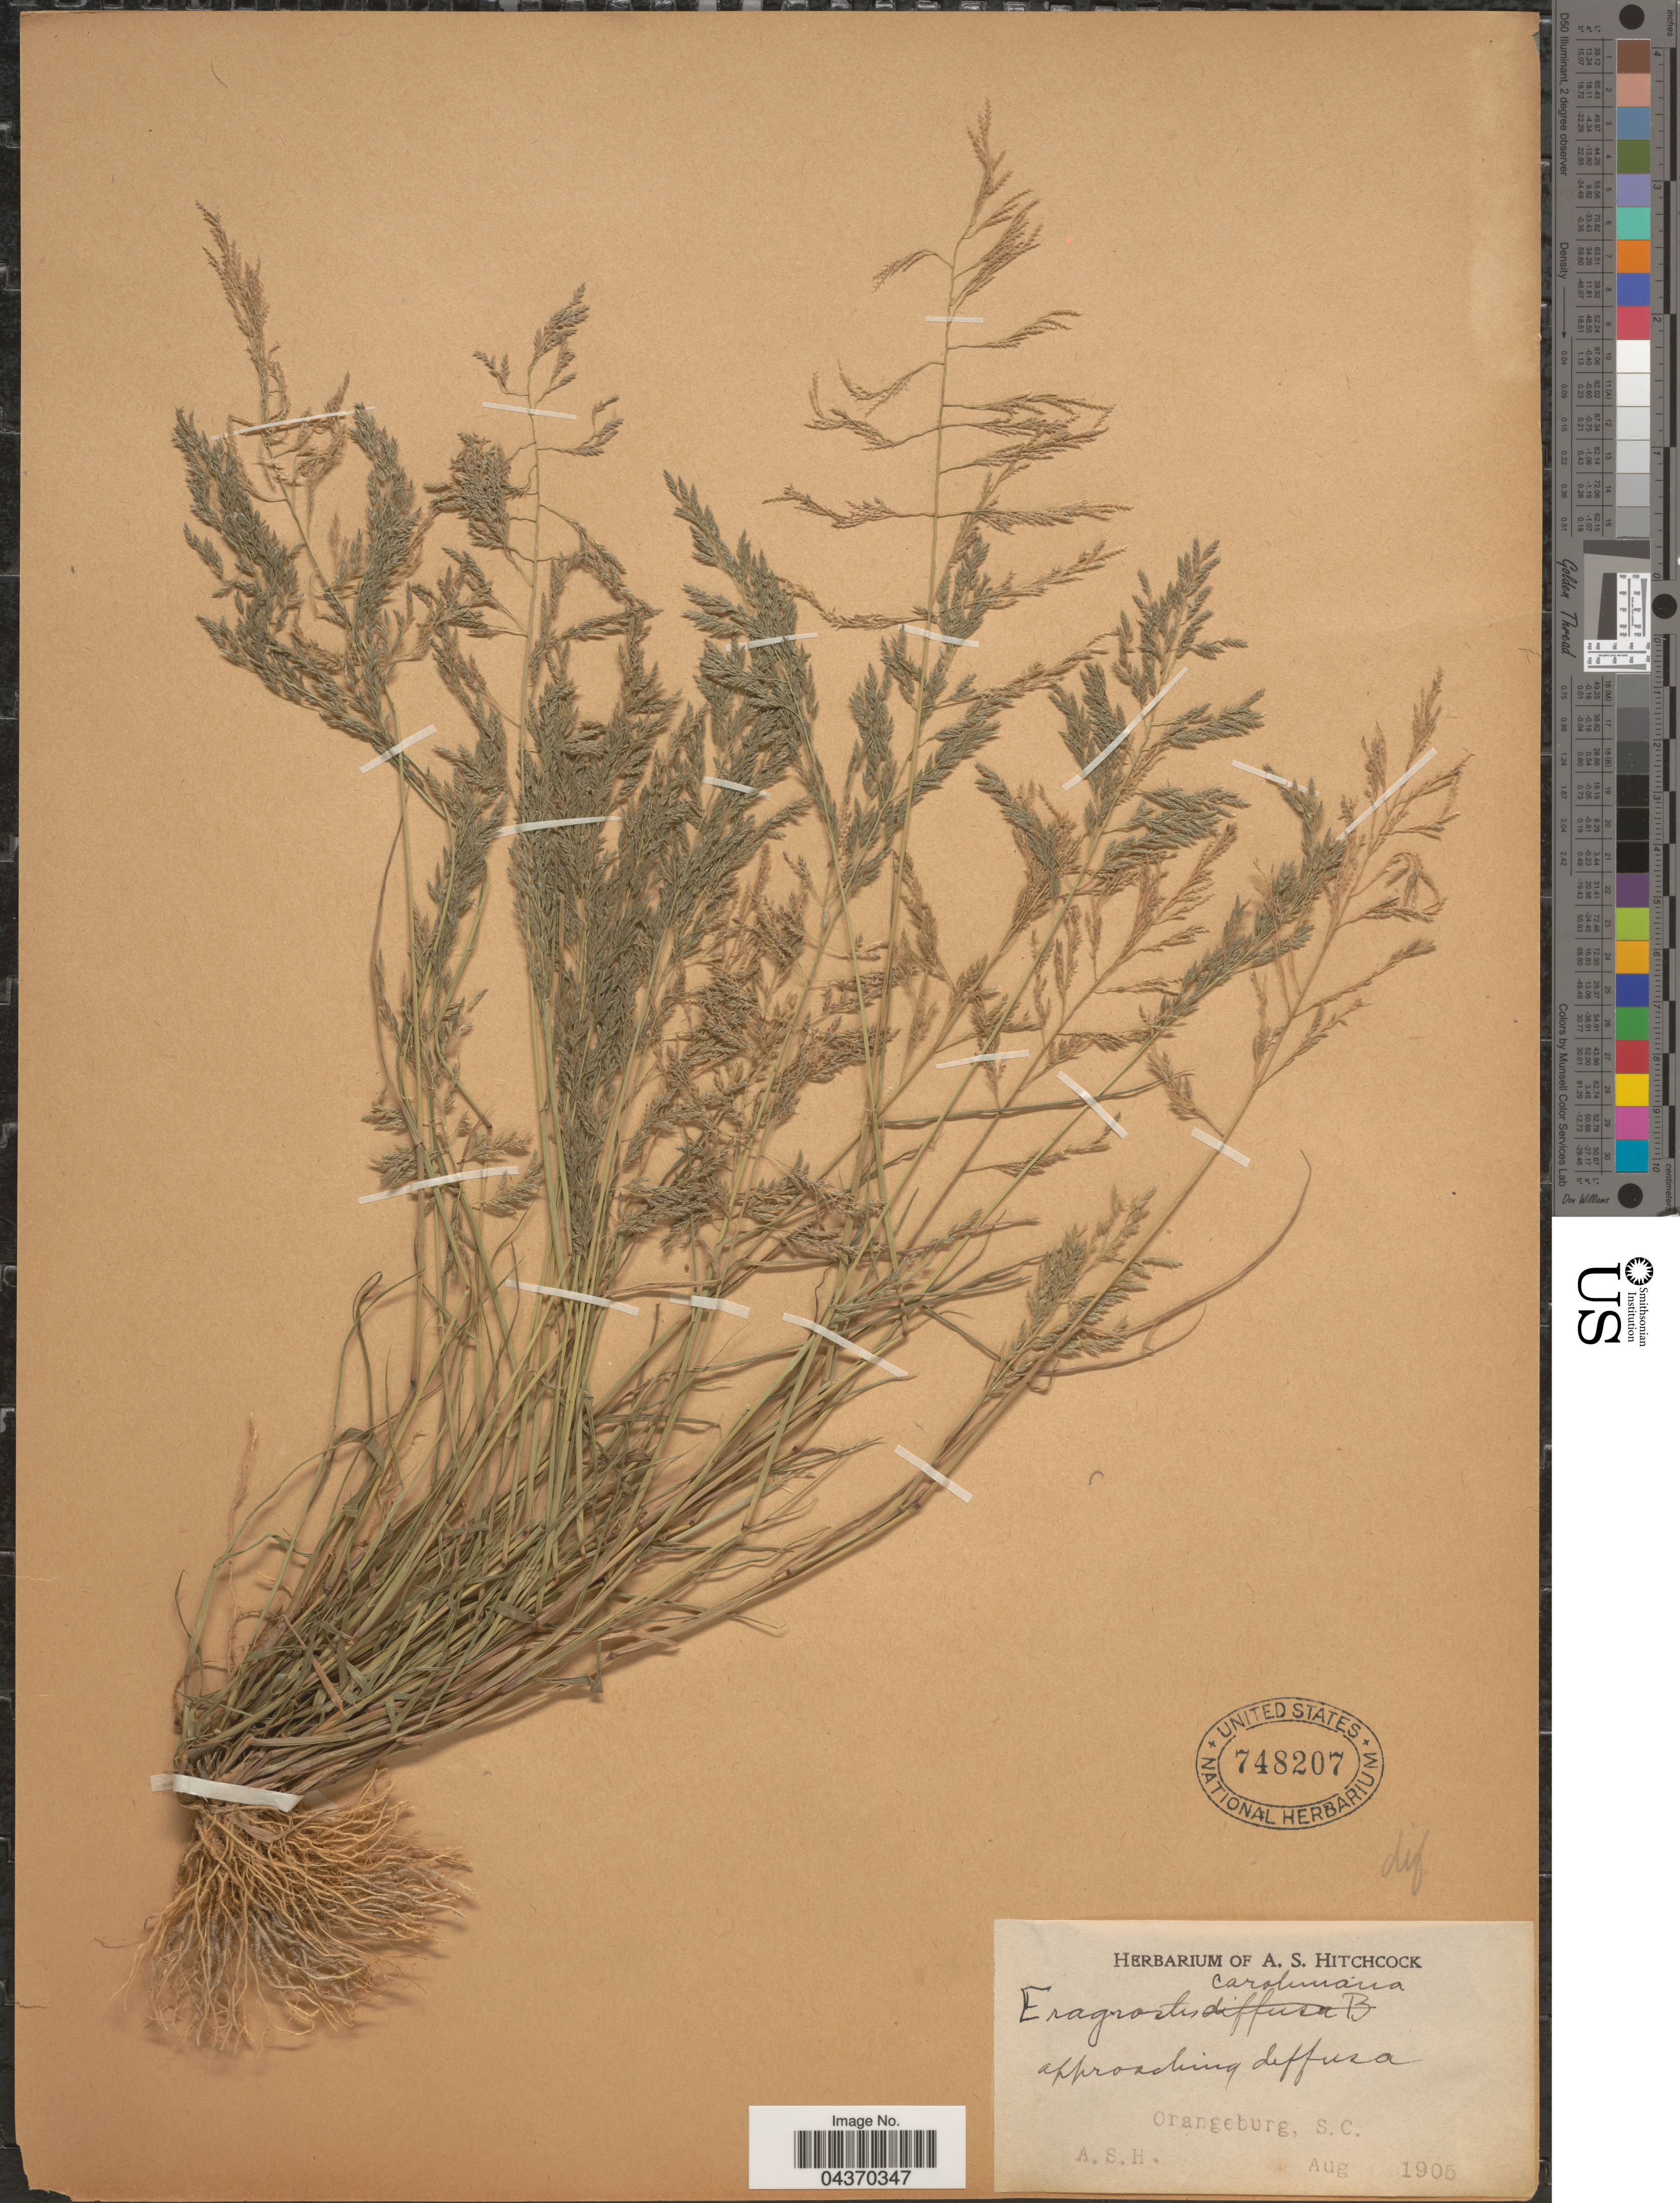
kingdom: Plantae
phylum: Tracheophyta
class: Liliopsida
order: Poales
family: Poaceae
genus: Eragrostis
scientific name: Eragrostis pectinacea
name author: (Michx.) Nees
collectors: A. S. Hitchcock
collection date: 1905-08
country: United States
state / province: South Carolina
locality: Orangeburg.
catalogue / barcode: US 748207